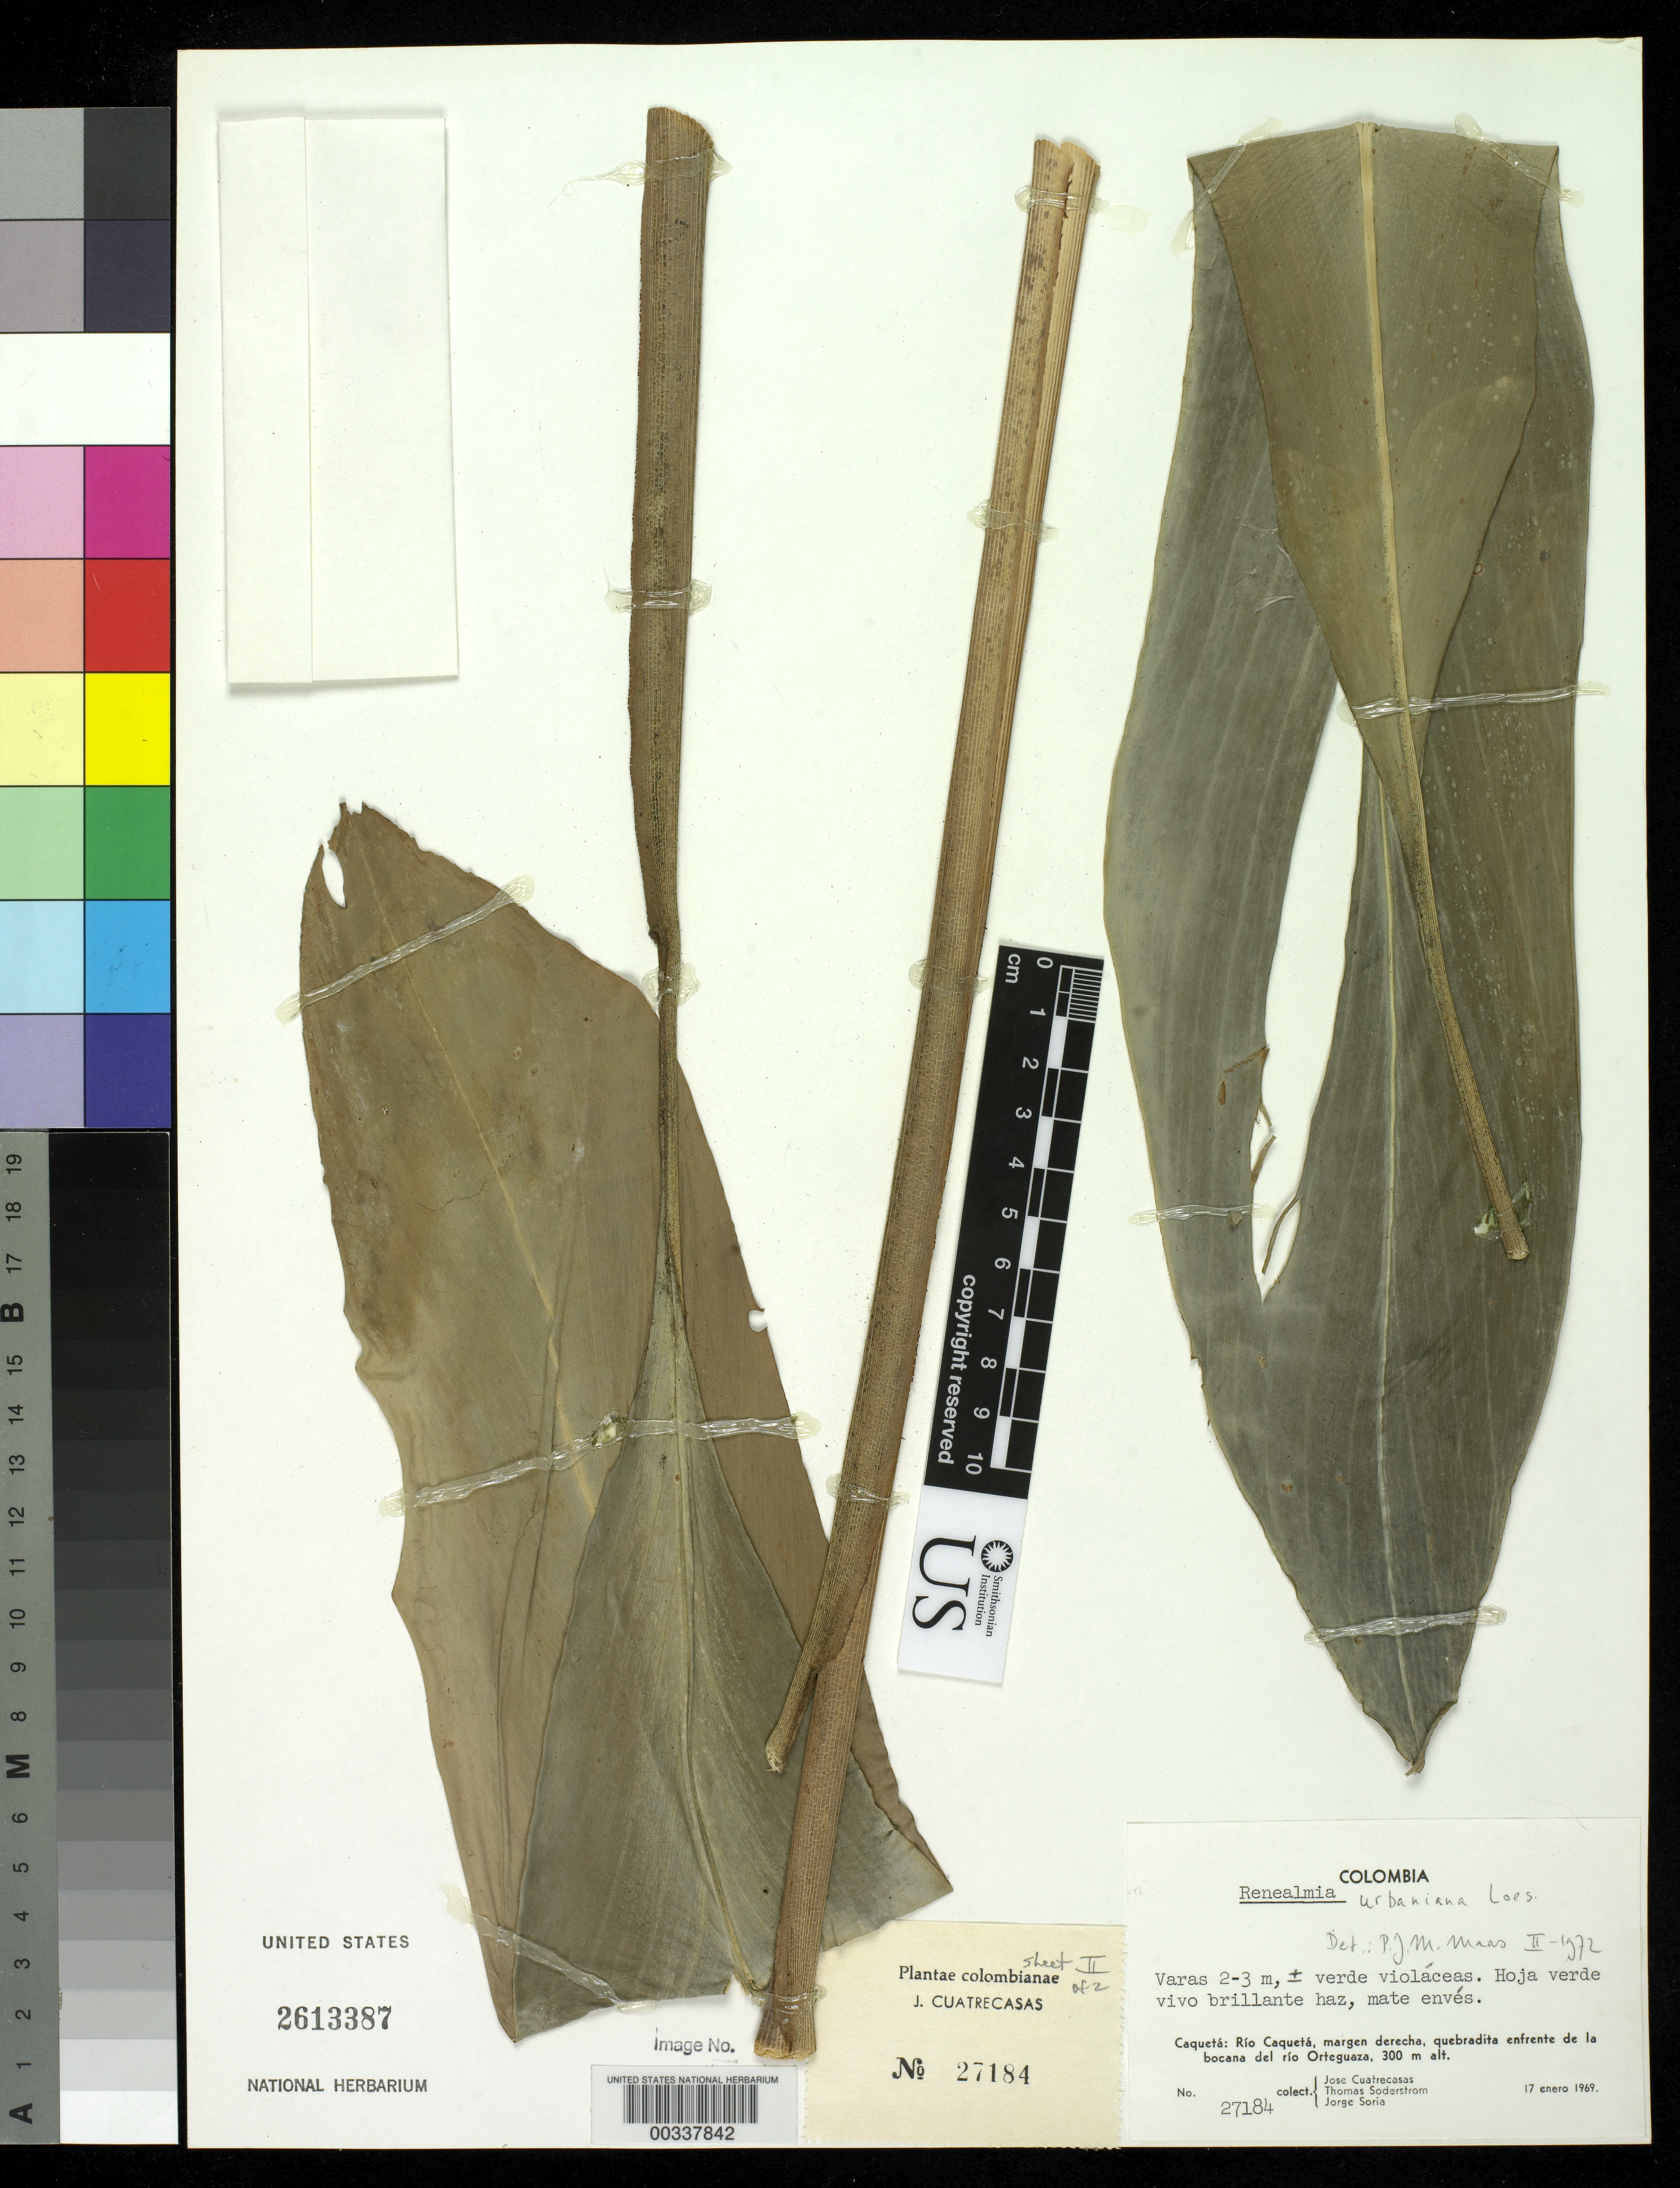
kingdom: Plantae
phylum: Tracheophyta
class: Liliopsida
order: Zingiberales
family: Zingiberaceae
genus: Renealmia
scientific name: Renealmia urbaniana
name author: Loes.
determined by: Maas, Paul J. M.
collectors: J. Cuatrecasas, T. R. Soderstrom & J. Soria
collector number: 27184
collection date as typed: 17 Jan 1969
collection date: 1969-01-17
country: Colombia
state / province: Caquetá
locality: Rio Caqueta, Margen Derecha, Quebradita enfrente de la BoCana del Rio Ortequaza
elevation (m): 300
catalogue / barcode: US 2613387